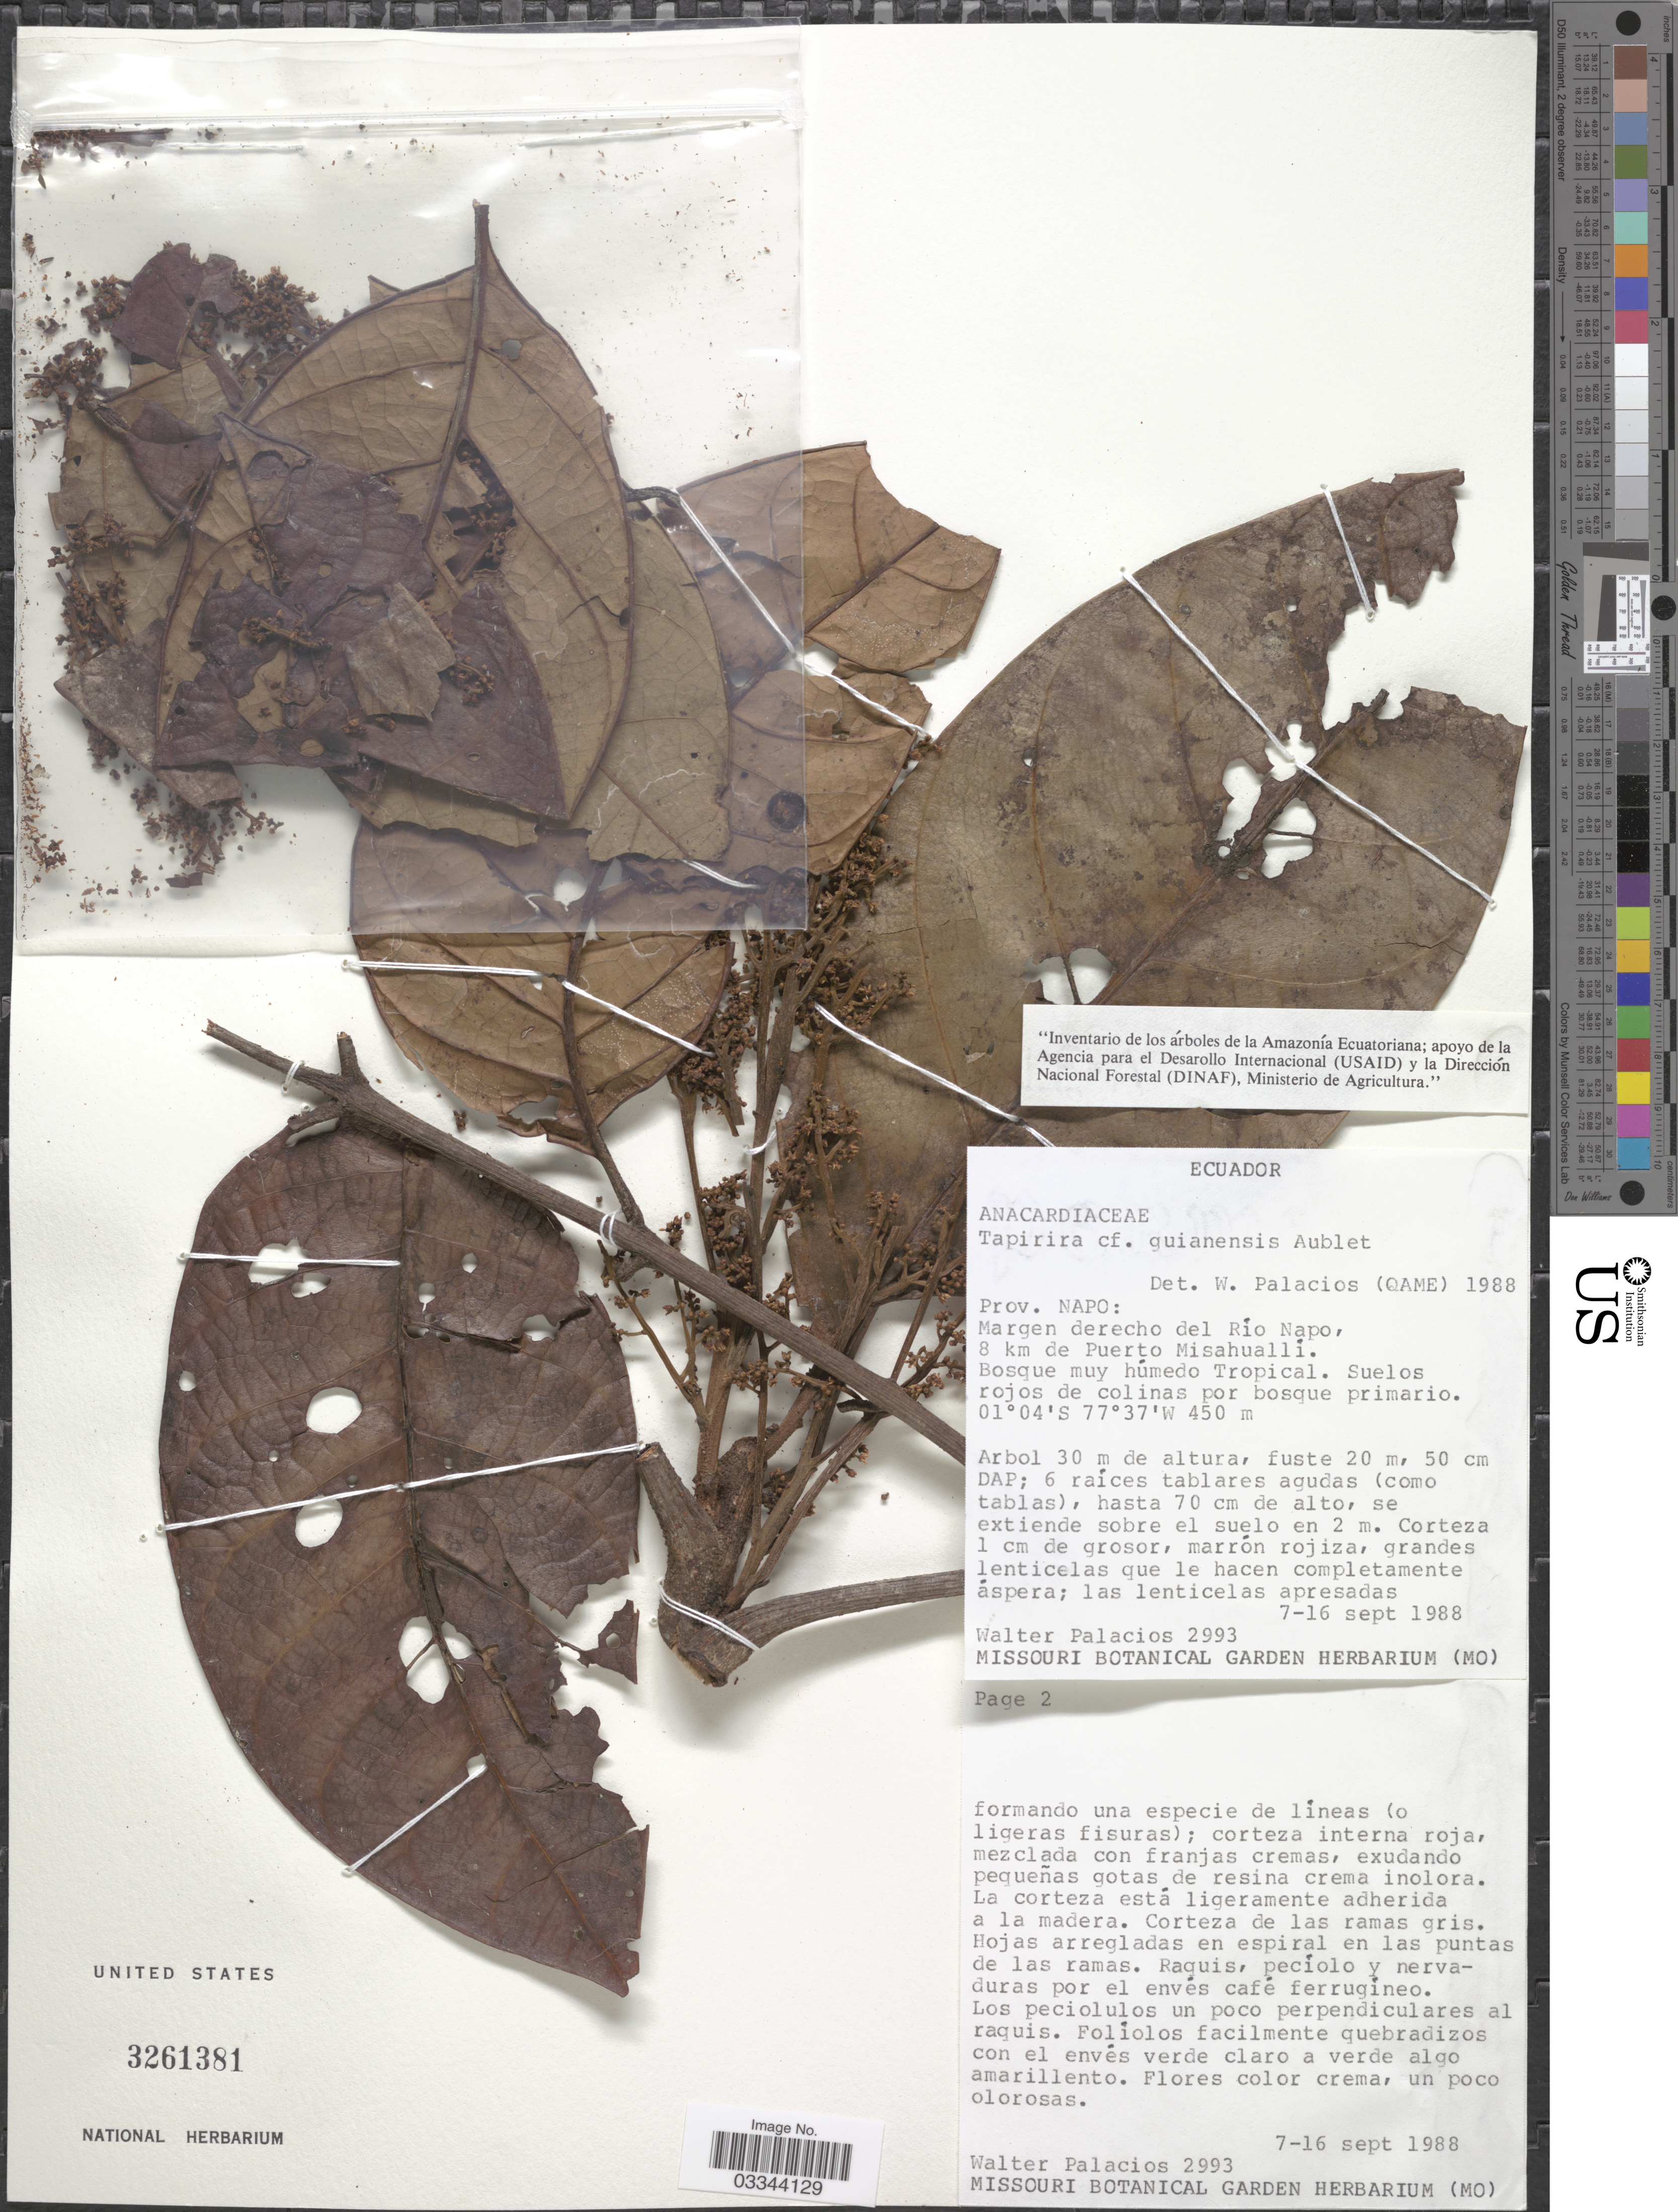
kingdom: Plantae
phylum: Tracheophyta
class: Magnoliopsida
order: Sapindales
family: Anacardiaceae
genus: Tapirira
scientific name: Tapirira rubrinervis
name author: Barfod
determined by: Mitchell, John D.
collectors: W. Palacios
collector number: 2993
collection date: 1988-09-07/1988-09-16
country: Ecuador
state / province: Napo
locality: Margen dereche del Río Napo, 8 km de Puerto Misahuallí.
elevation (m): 450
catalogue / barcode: US 3261381